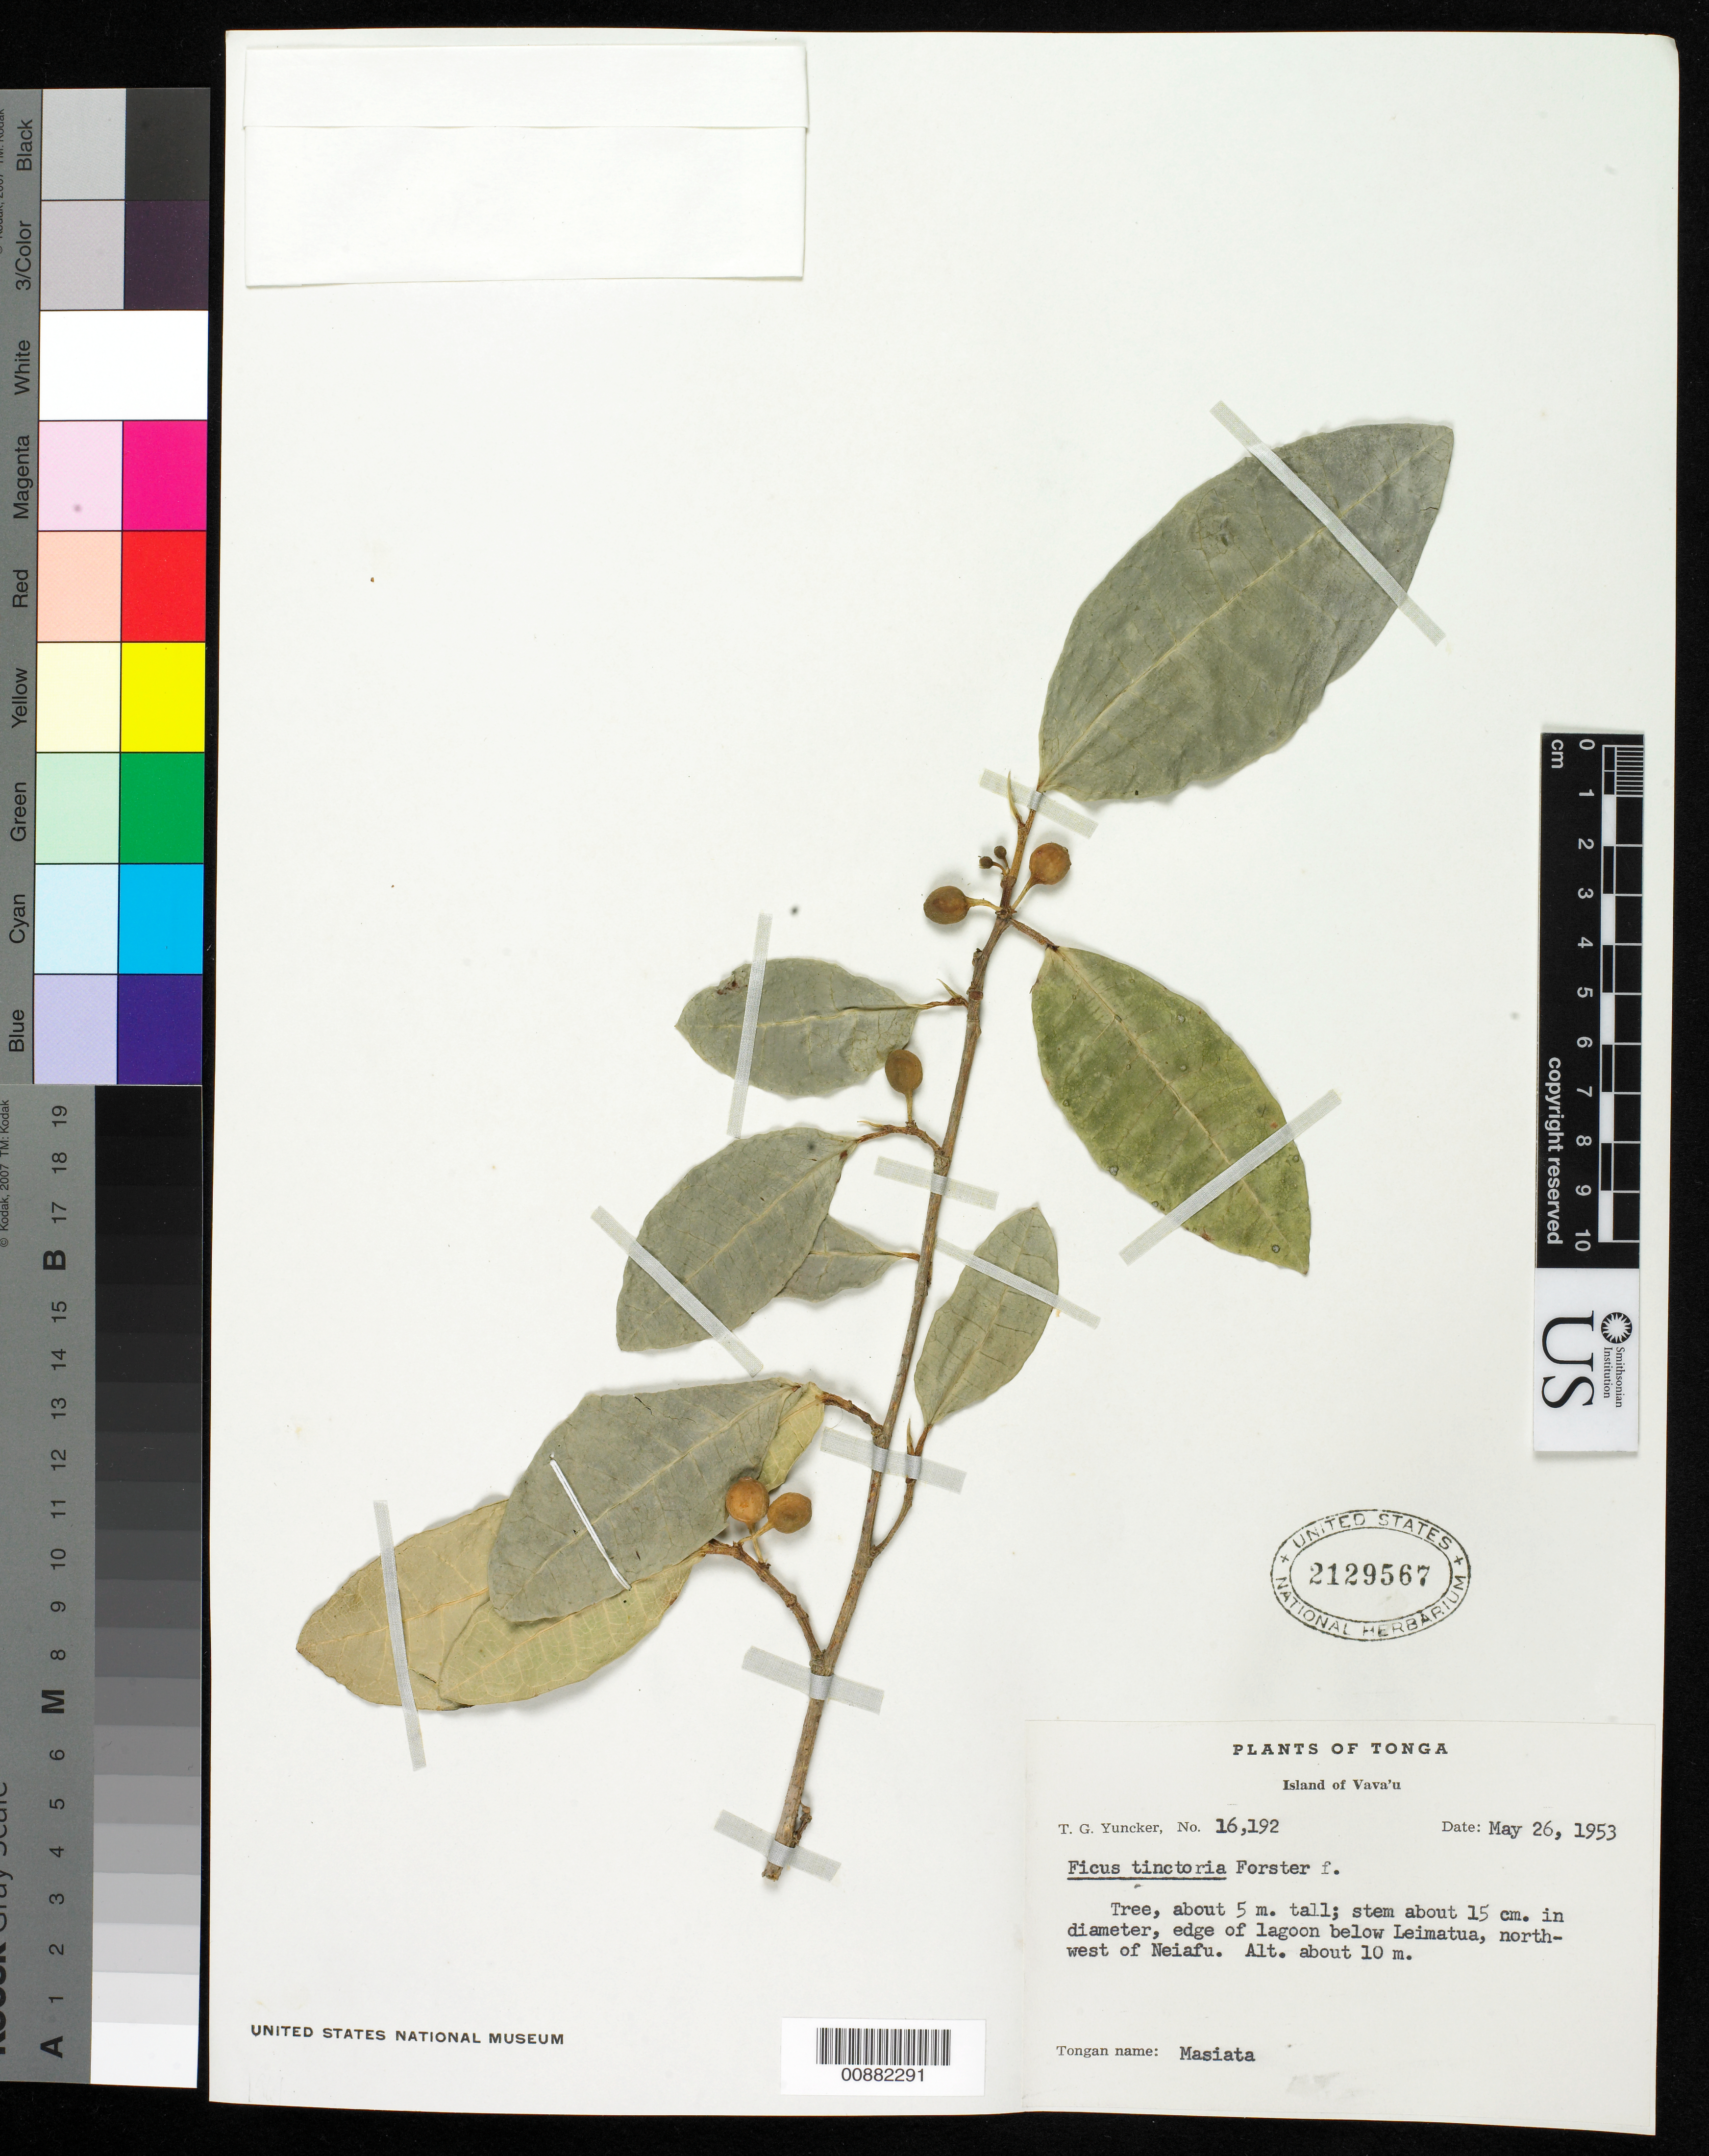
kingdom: Plantae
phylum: Tracheophyta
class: Magnoliopsida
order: Rosales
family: Moraceae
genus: Ficus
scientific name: Ficus tinctoria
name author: G. Forst.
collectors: T. G. Yuncker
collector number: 16192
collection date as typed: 26 May 1953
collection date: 1953-05-26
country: Tonga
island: Vava'u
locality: Island of Vava'u. Edge of lagoon below Leimatua, north west of Neiafu.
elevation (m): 10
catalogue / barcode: US 2129567